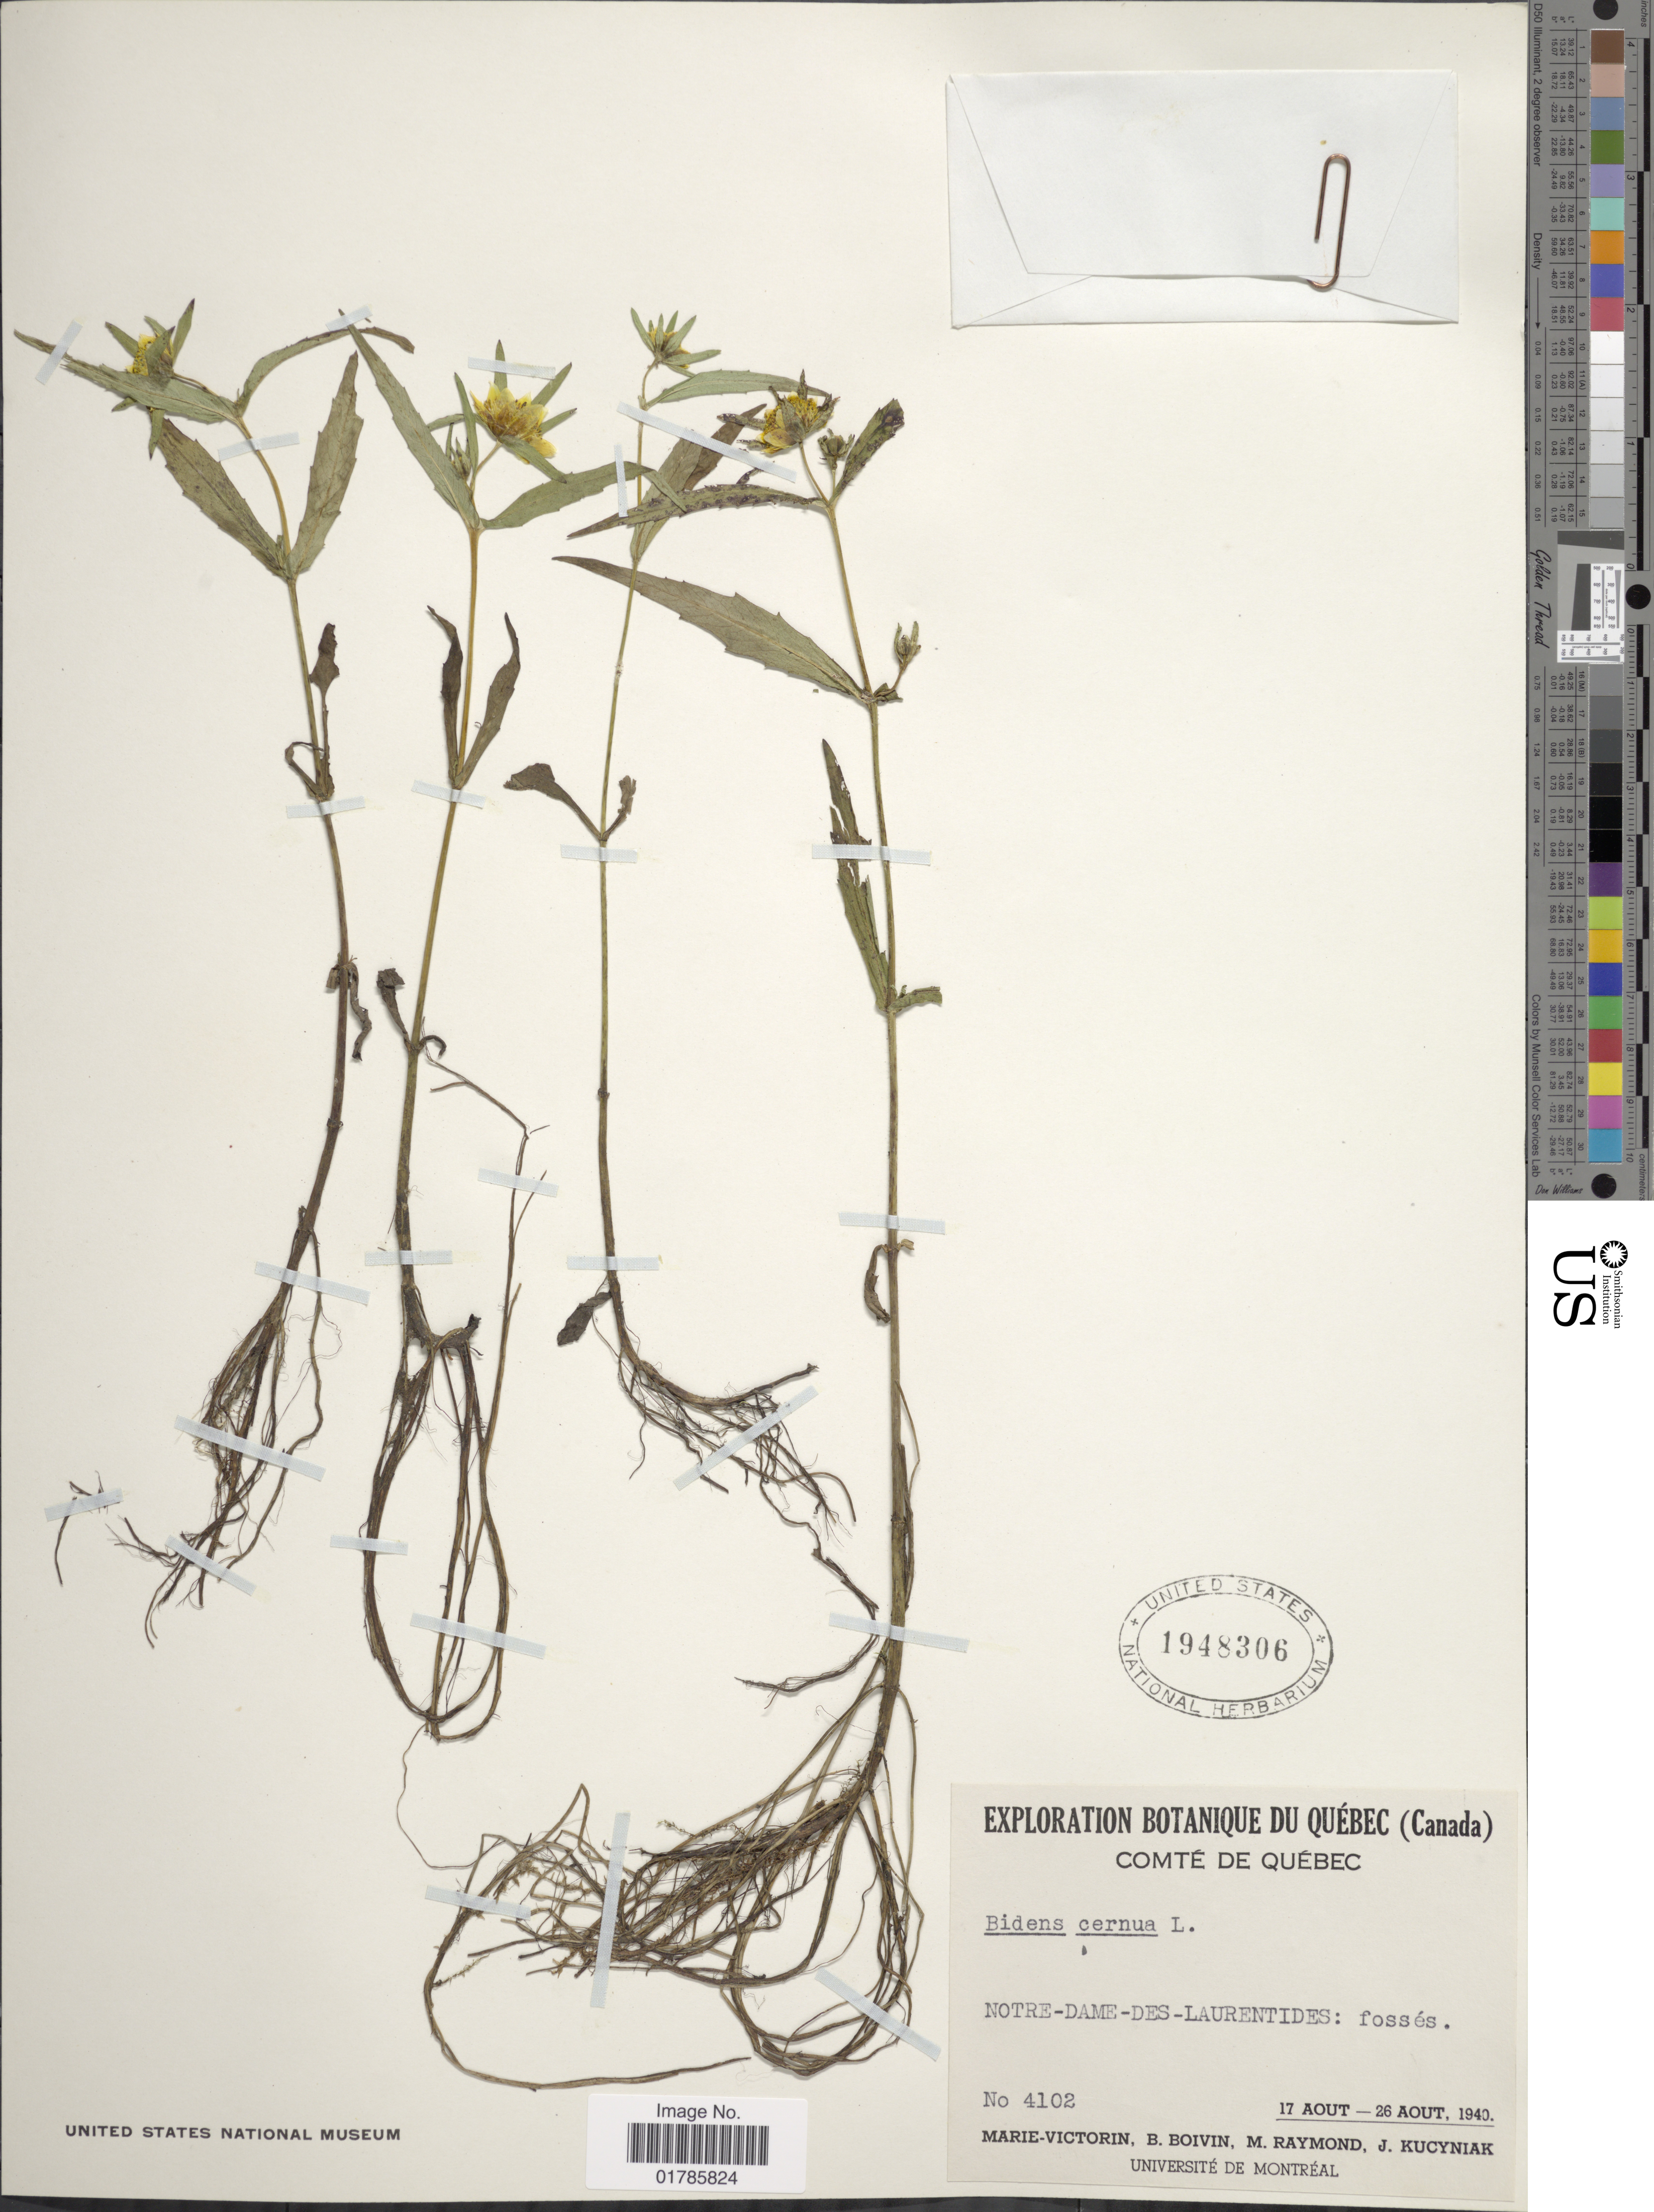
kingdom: Plantae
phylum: Tracheophyta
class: Magnoliopsida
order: Asterales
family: Asteraceae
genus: Bidens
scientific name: Bidens cernua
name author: L.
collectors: -. Marie-Victorin, J. R. B. Boivin, M. Raymond & J. Kucyniak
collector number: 4102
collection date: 1940-08-17/1940-08-26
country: Canada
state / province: Quebec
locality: Notre-Dame-Des-Laurentides: fosses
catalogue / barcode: US 1948306